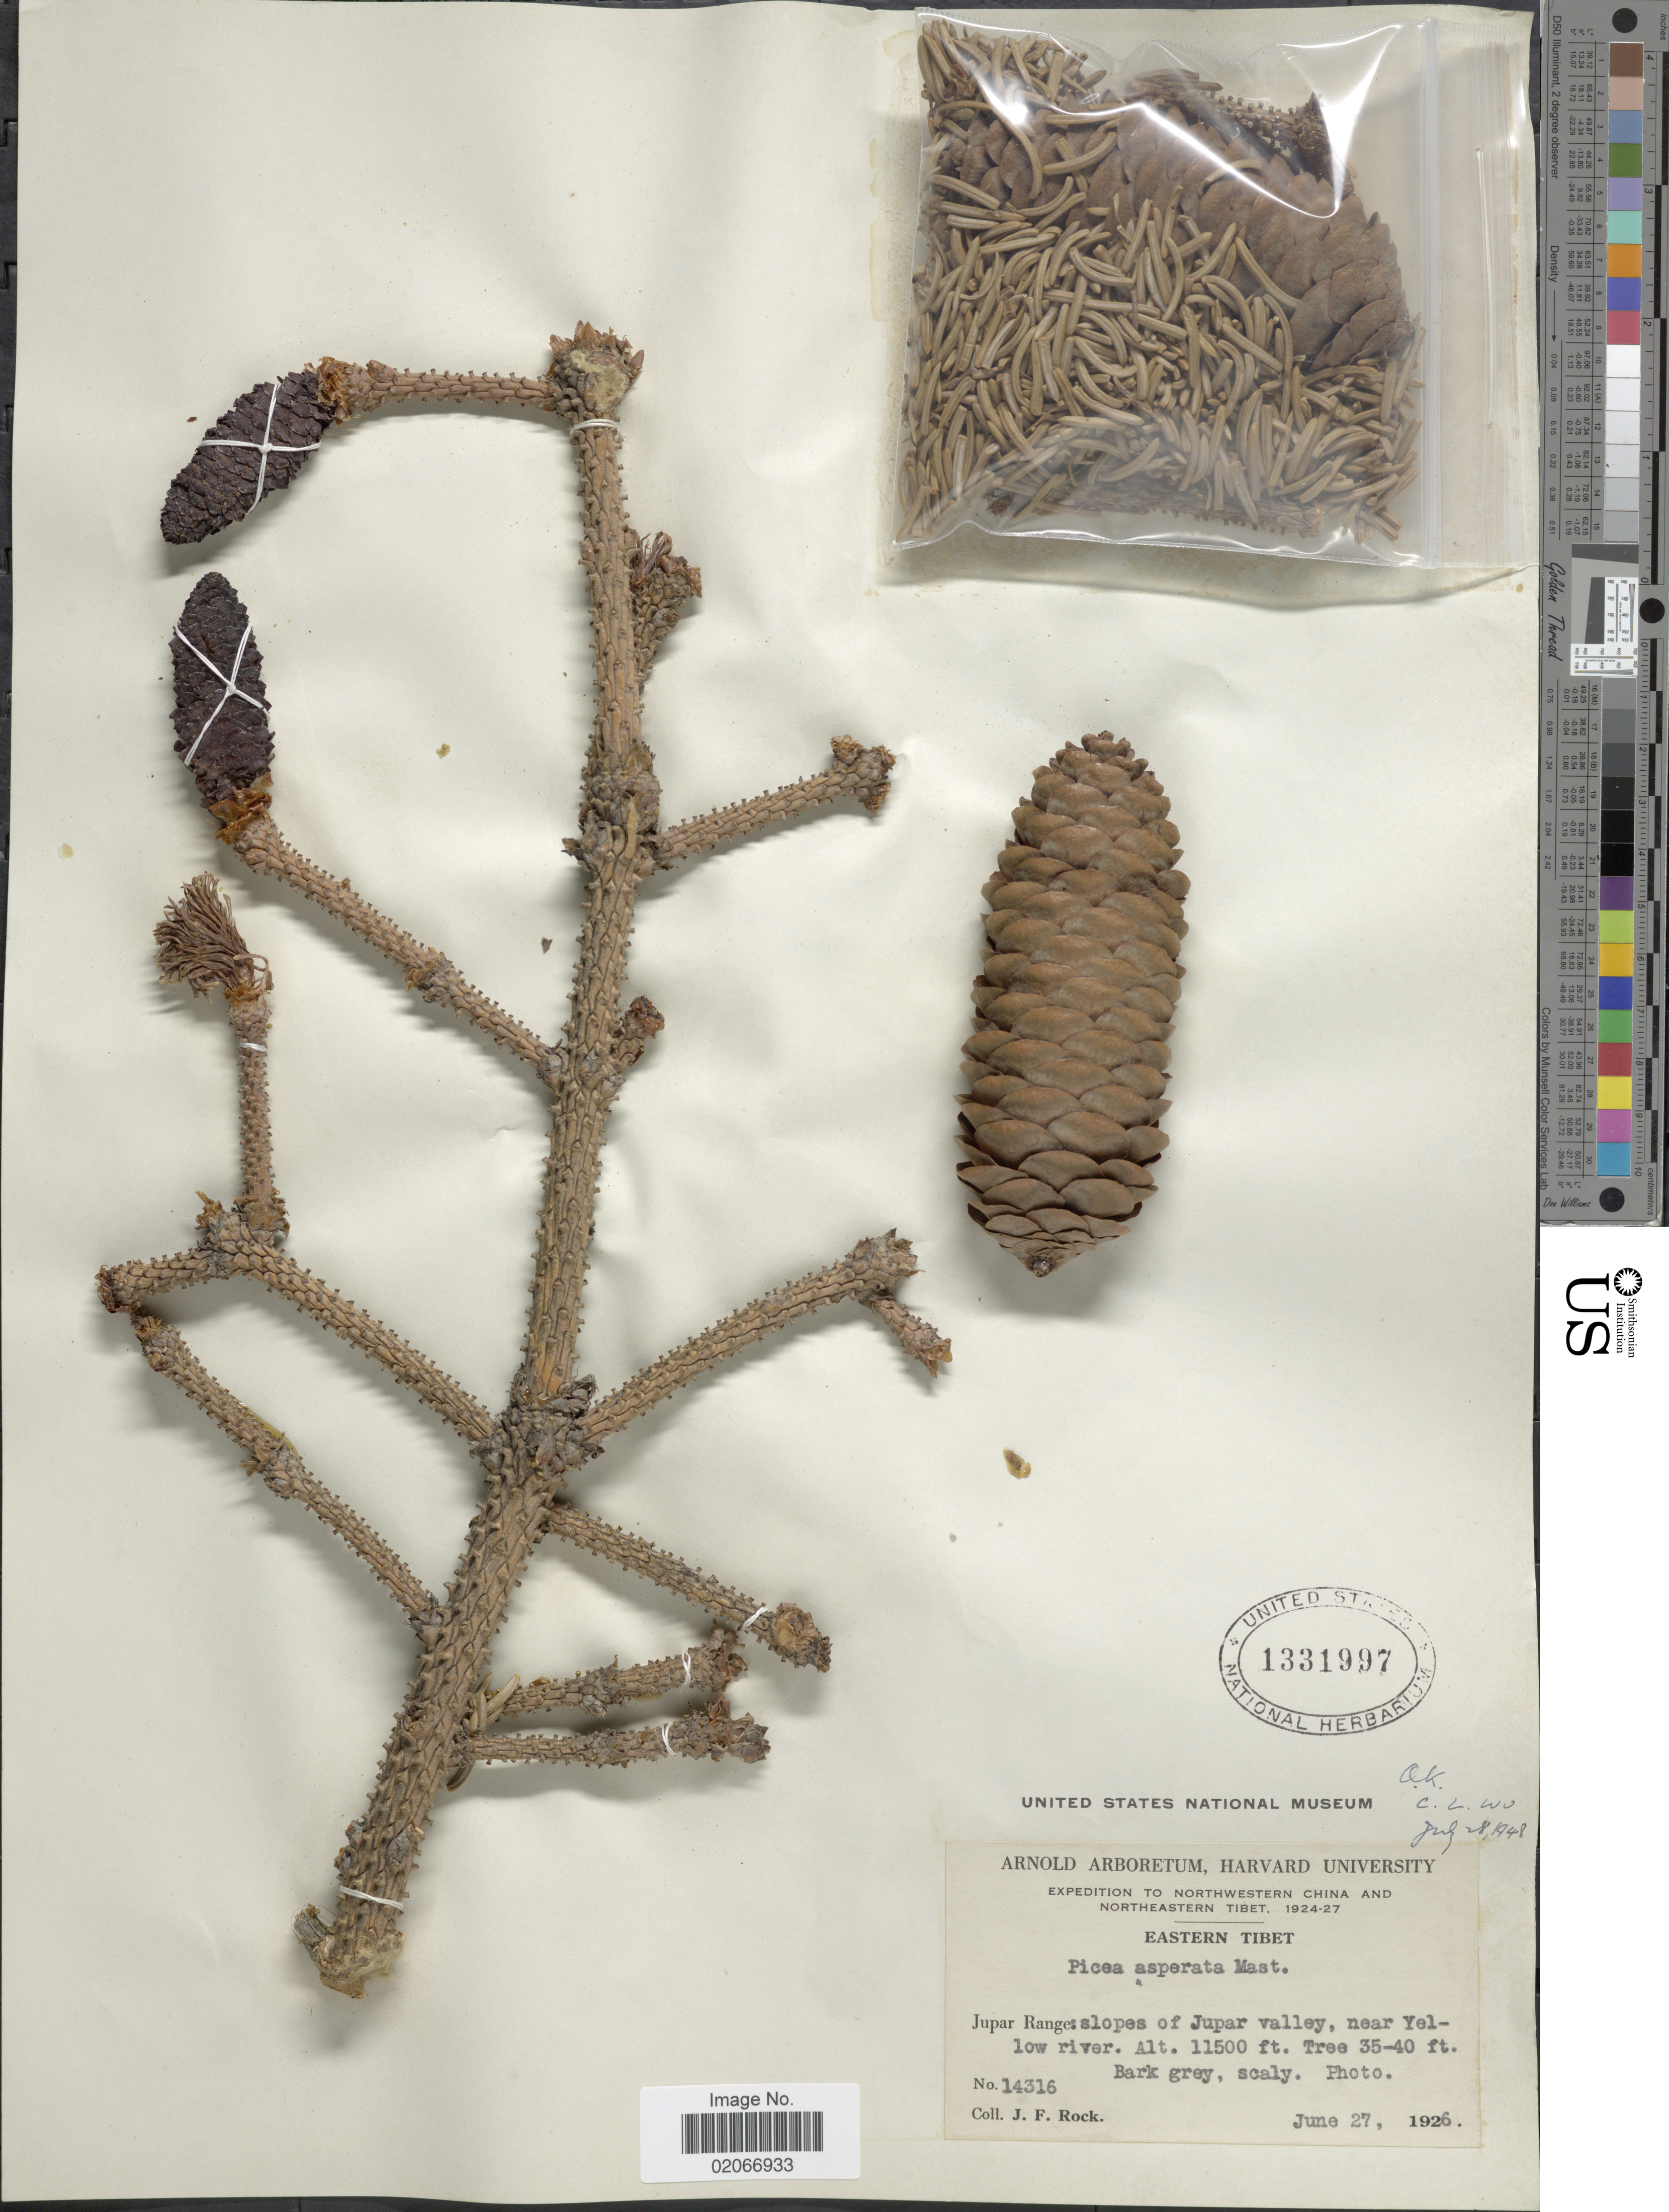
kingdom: Plantae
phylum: Tracheophyta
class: Pinopsida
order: Pinales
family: Pinaceae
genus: Picea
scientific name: Picea asperata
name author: Mast.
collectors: J. Rock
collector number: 14316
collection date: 1926-06-27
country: China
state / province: Xizang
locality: Northwestern China and Northeastern Tibet. Eastern Tibet. Jupar Range: slopes of Jupar Valley, near Yellow river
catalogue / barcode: US 1331997